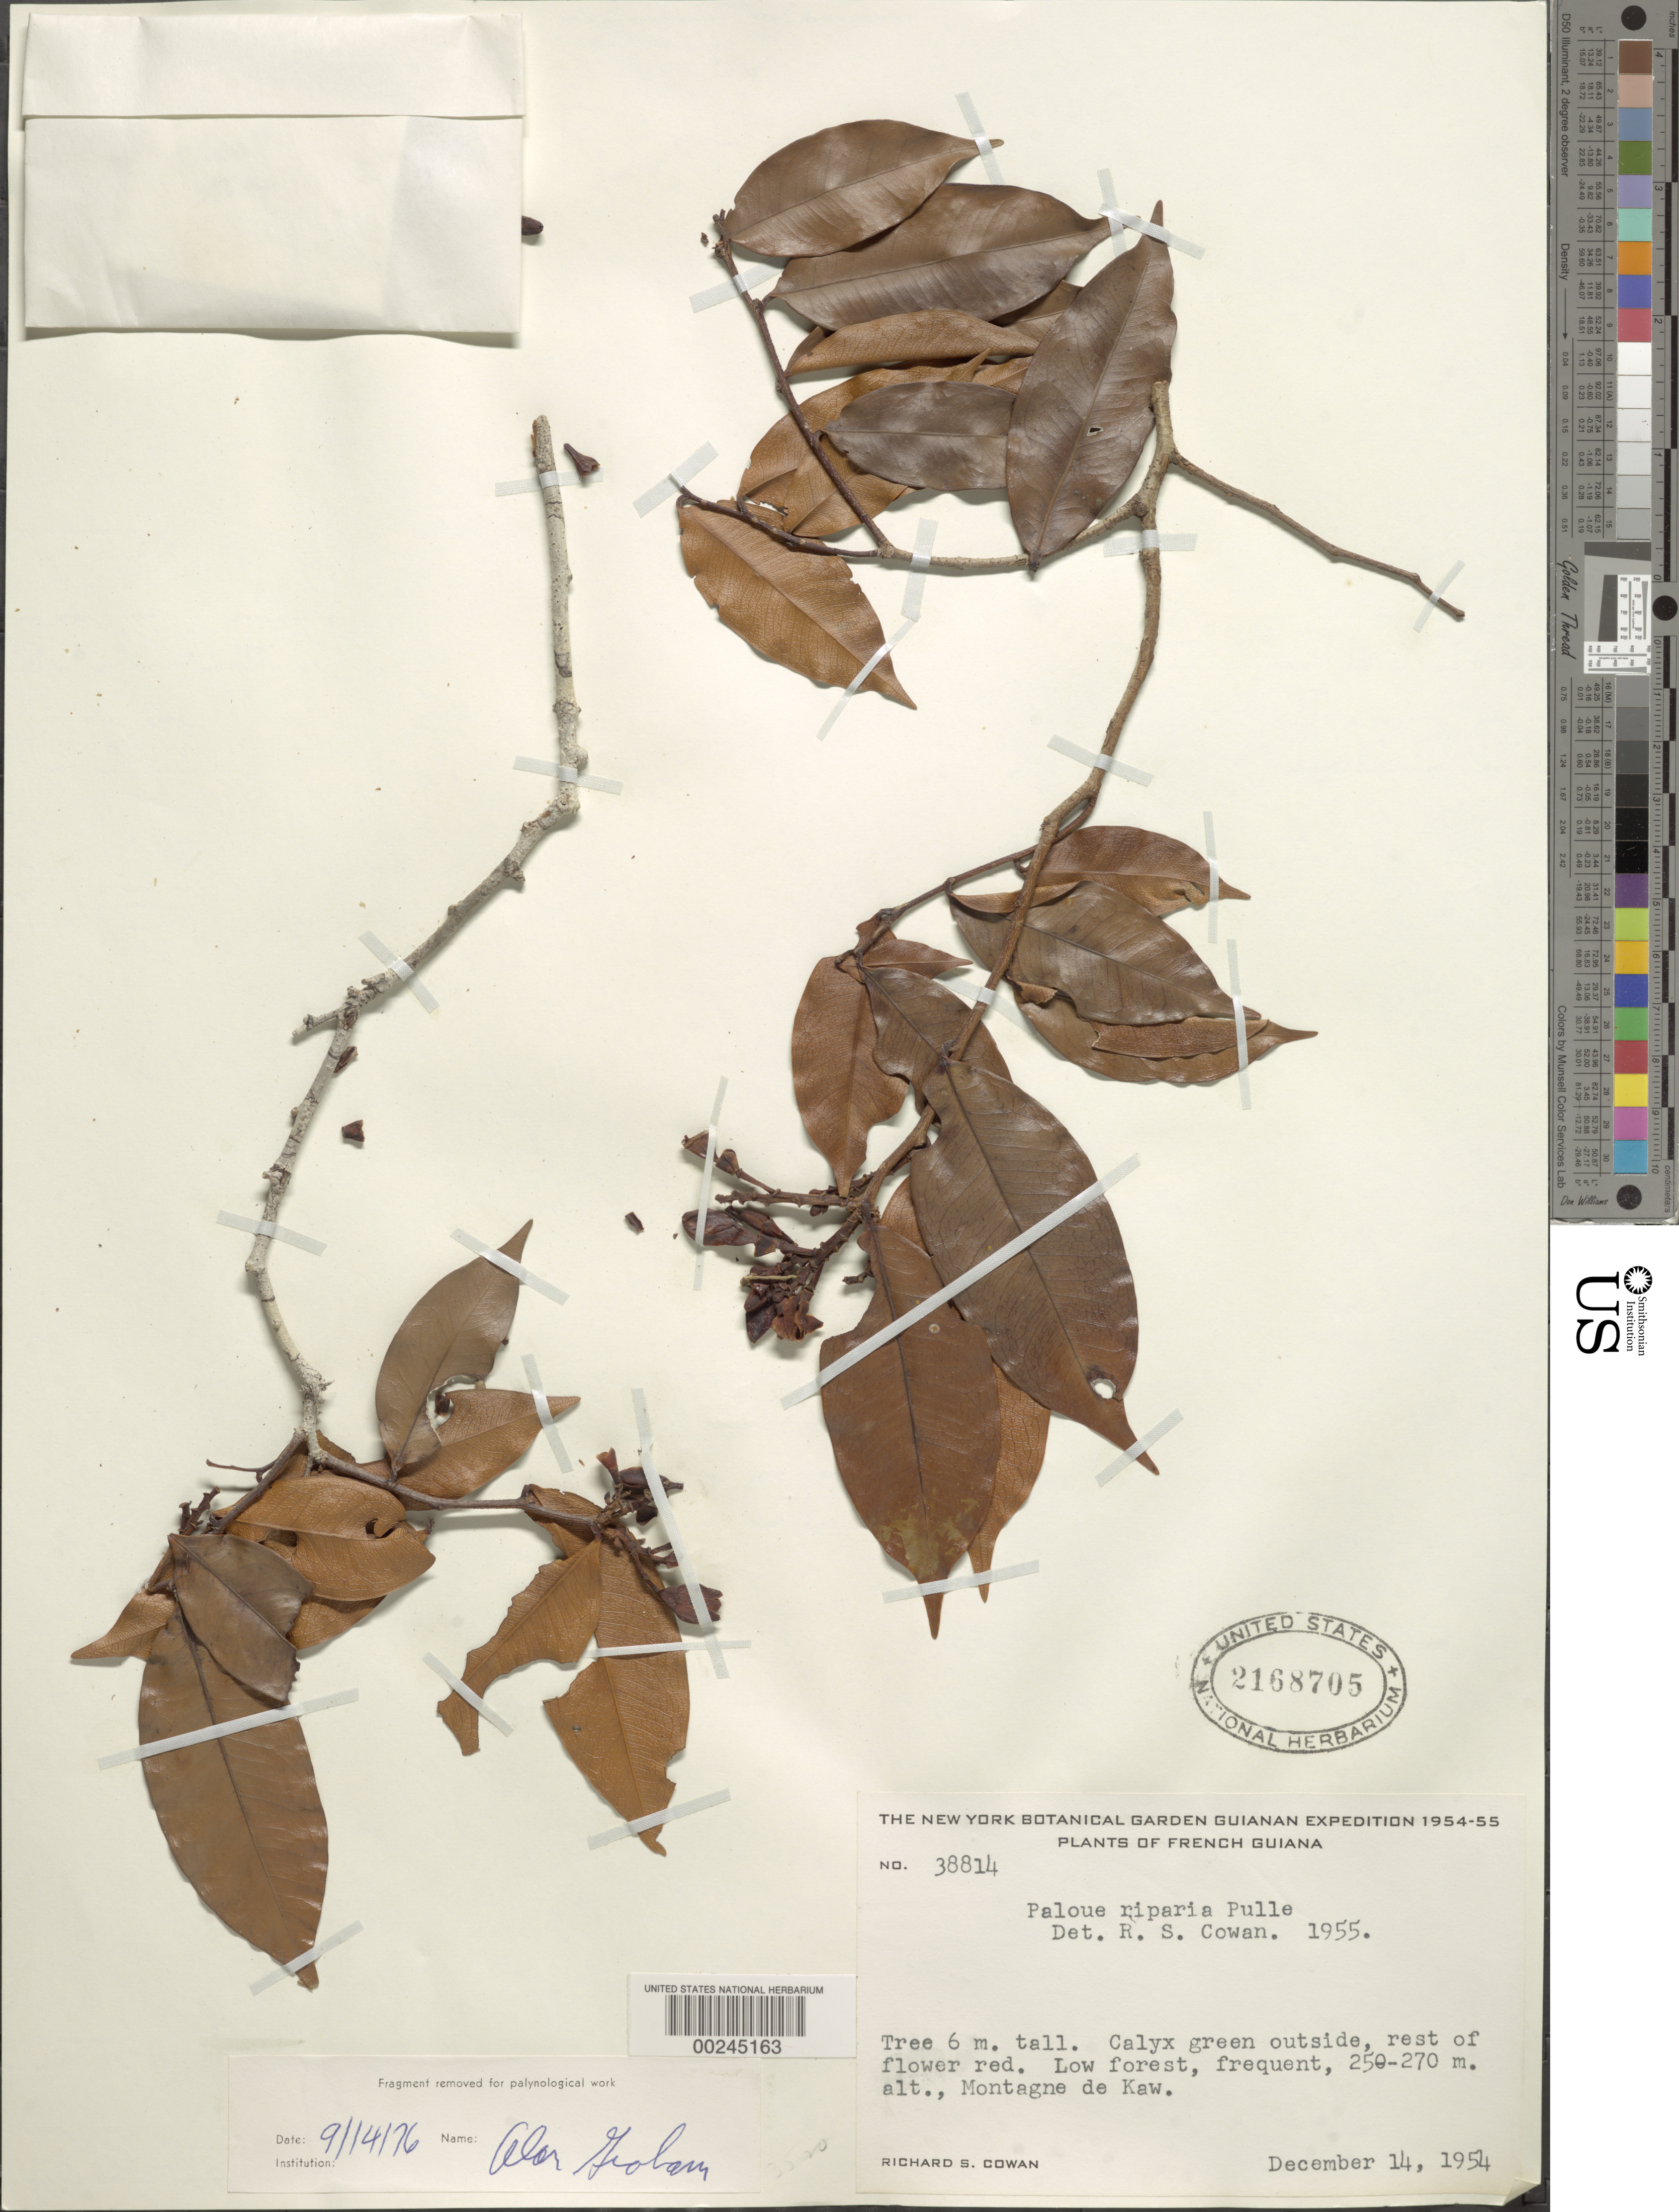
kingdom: Plantae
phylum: Tracheophyta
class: Magnoliopsida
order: Fabales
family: Fabaceae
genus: Paloue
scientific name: Paloue riparia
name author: Pulle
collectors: R. S. Cowan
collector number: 38814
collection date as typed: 14 Dec 1954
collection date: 1954-12-14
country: French Guiana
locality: Montagne de kaw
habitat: Low forest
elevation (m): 250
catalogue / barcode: US 2168705